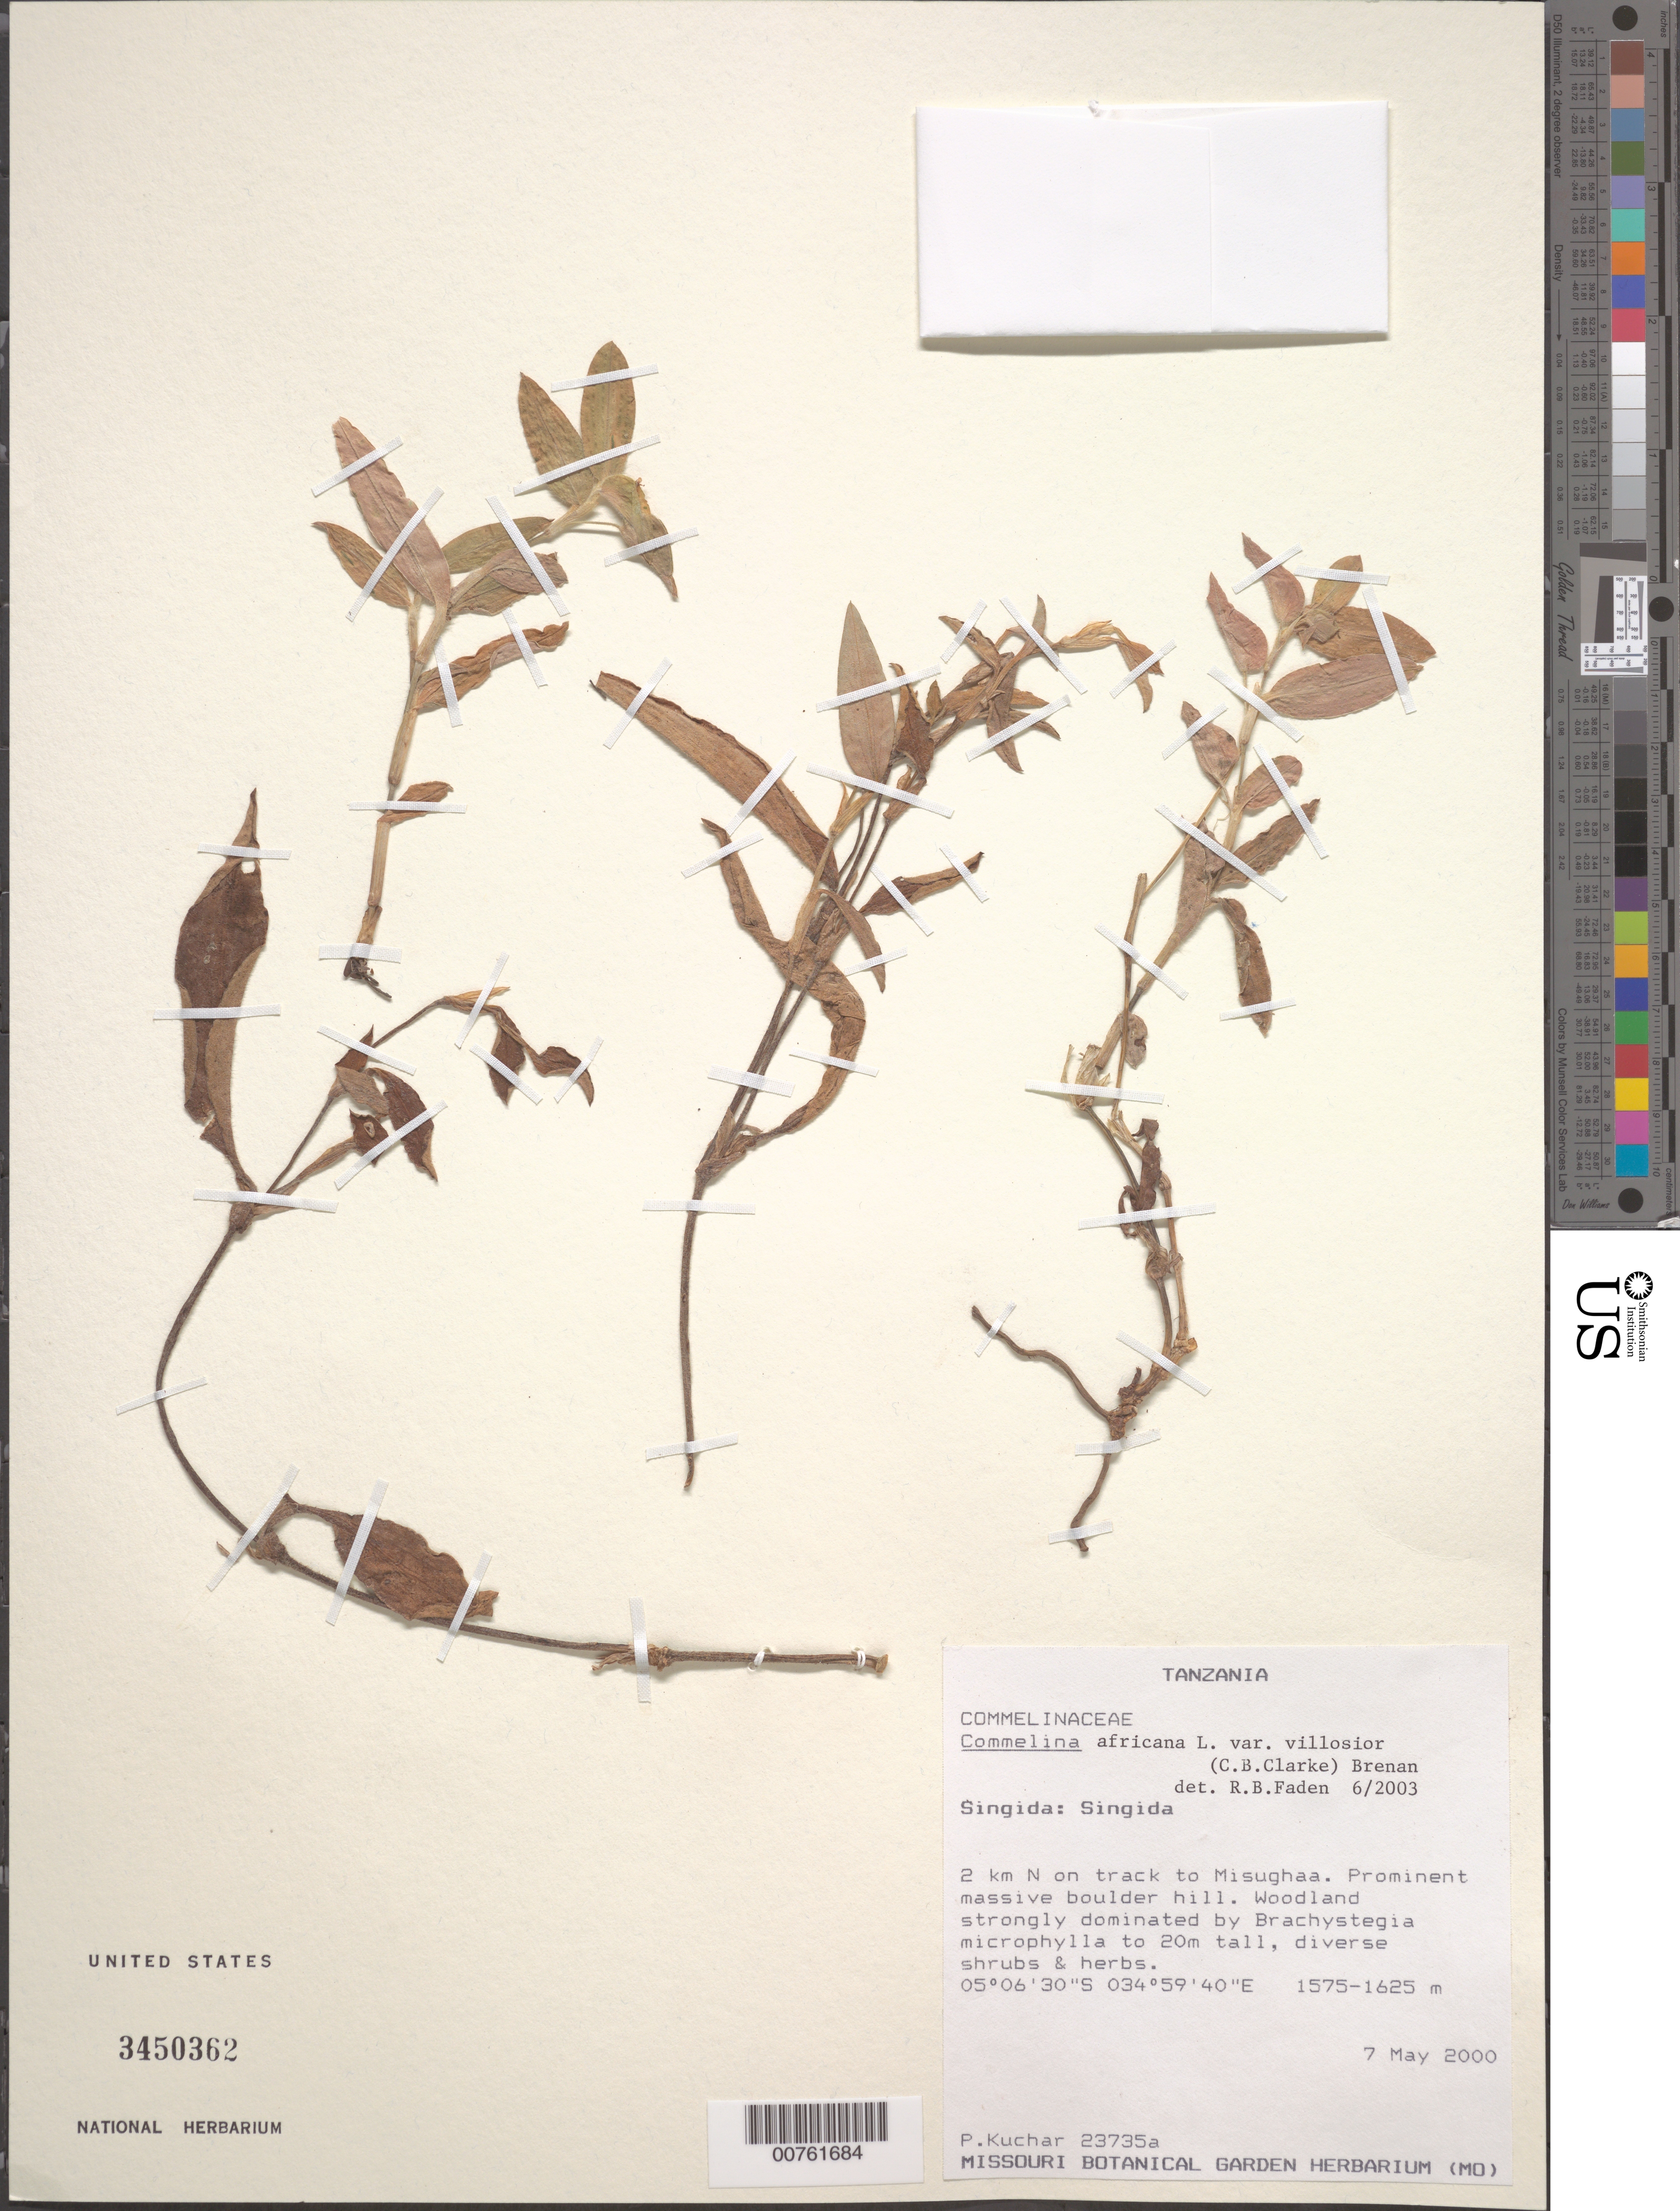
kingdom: Plantae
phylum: Tracheophyta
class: Liliopsida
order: Commelinales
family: Commelinaceae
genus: Commelina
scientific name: Commelina africana var. villosior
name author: (C.B. Clarke) Brenan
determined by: Faden, Robert B., (US), Smithsonian Institution - National Museum of Natural History (UNITED STATES)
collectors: P. Kuchar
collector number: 23735a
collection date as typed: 07 May 2000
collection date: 2000-05-07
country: Tanzania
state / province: Singida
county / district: Singida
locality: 2 km N on track to Misughaa.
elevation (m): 1575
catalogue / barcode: US 3450362